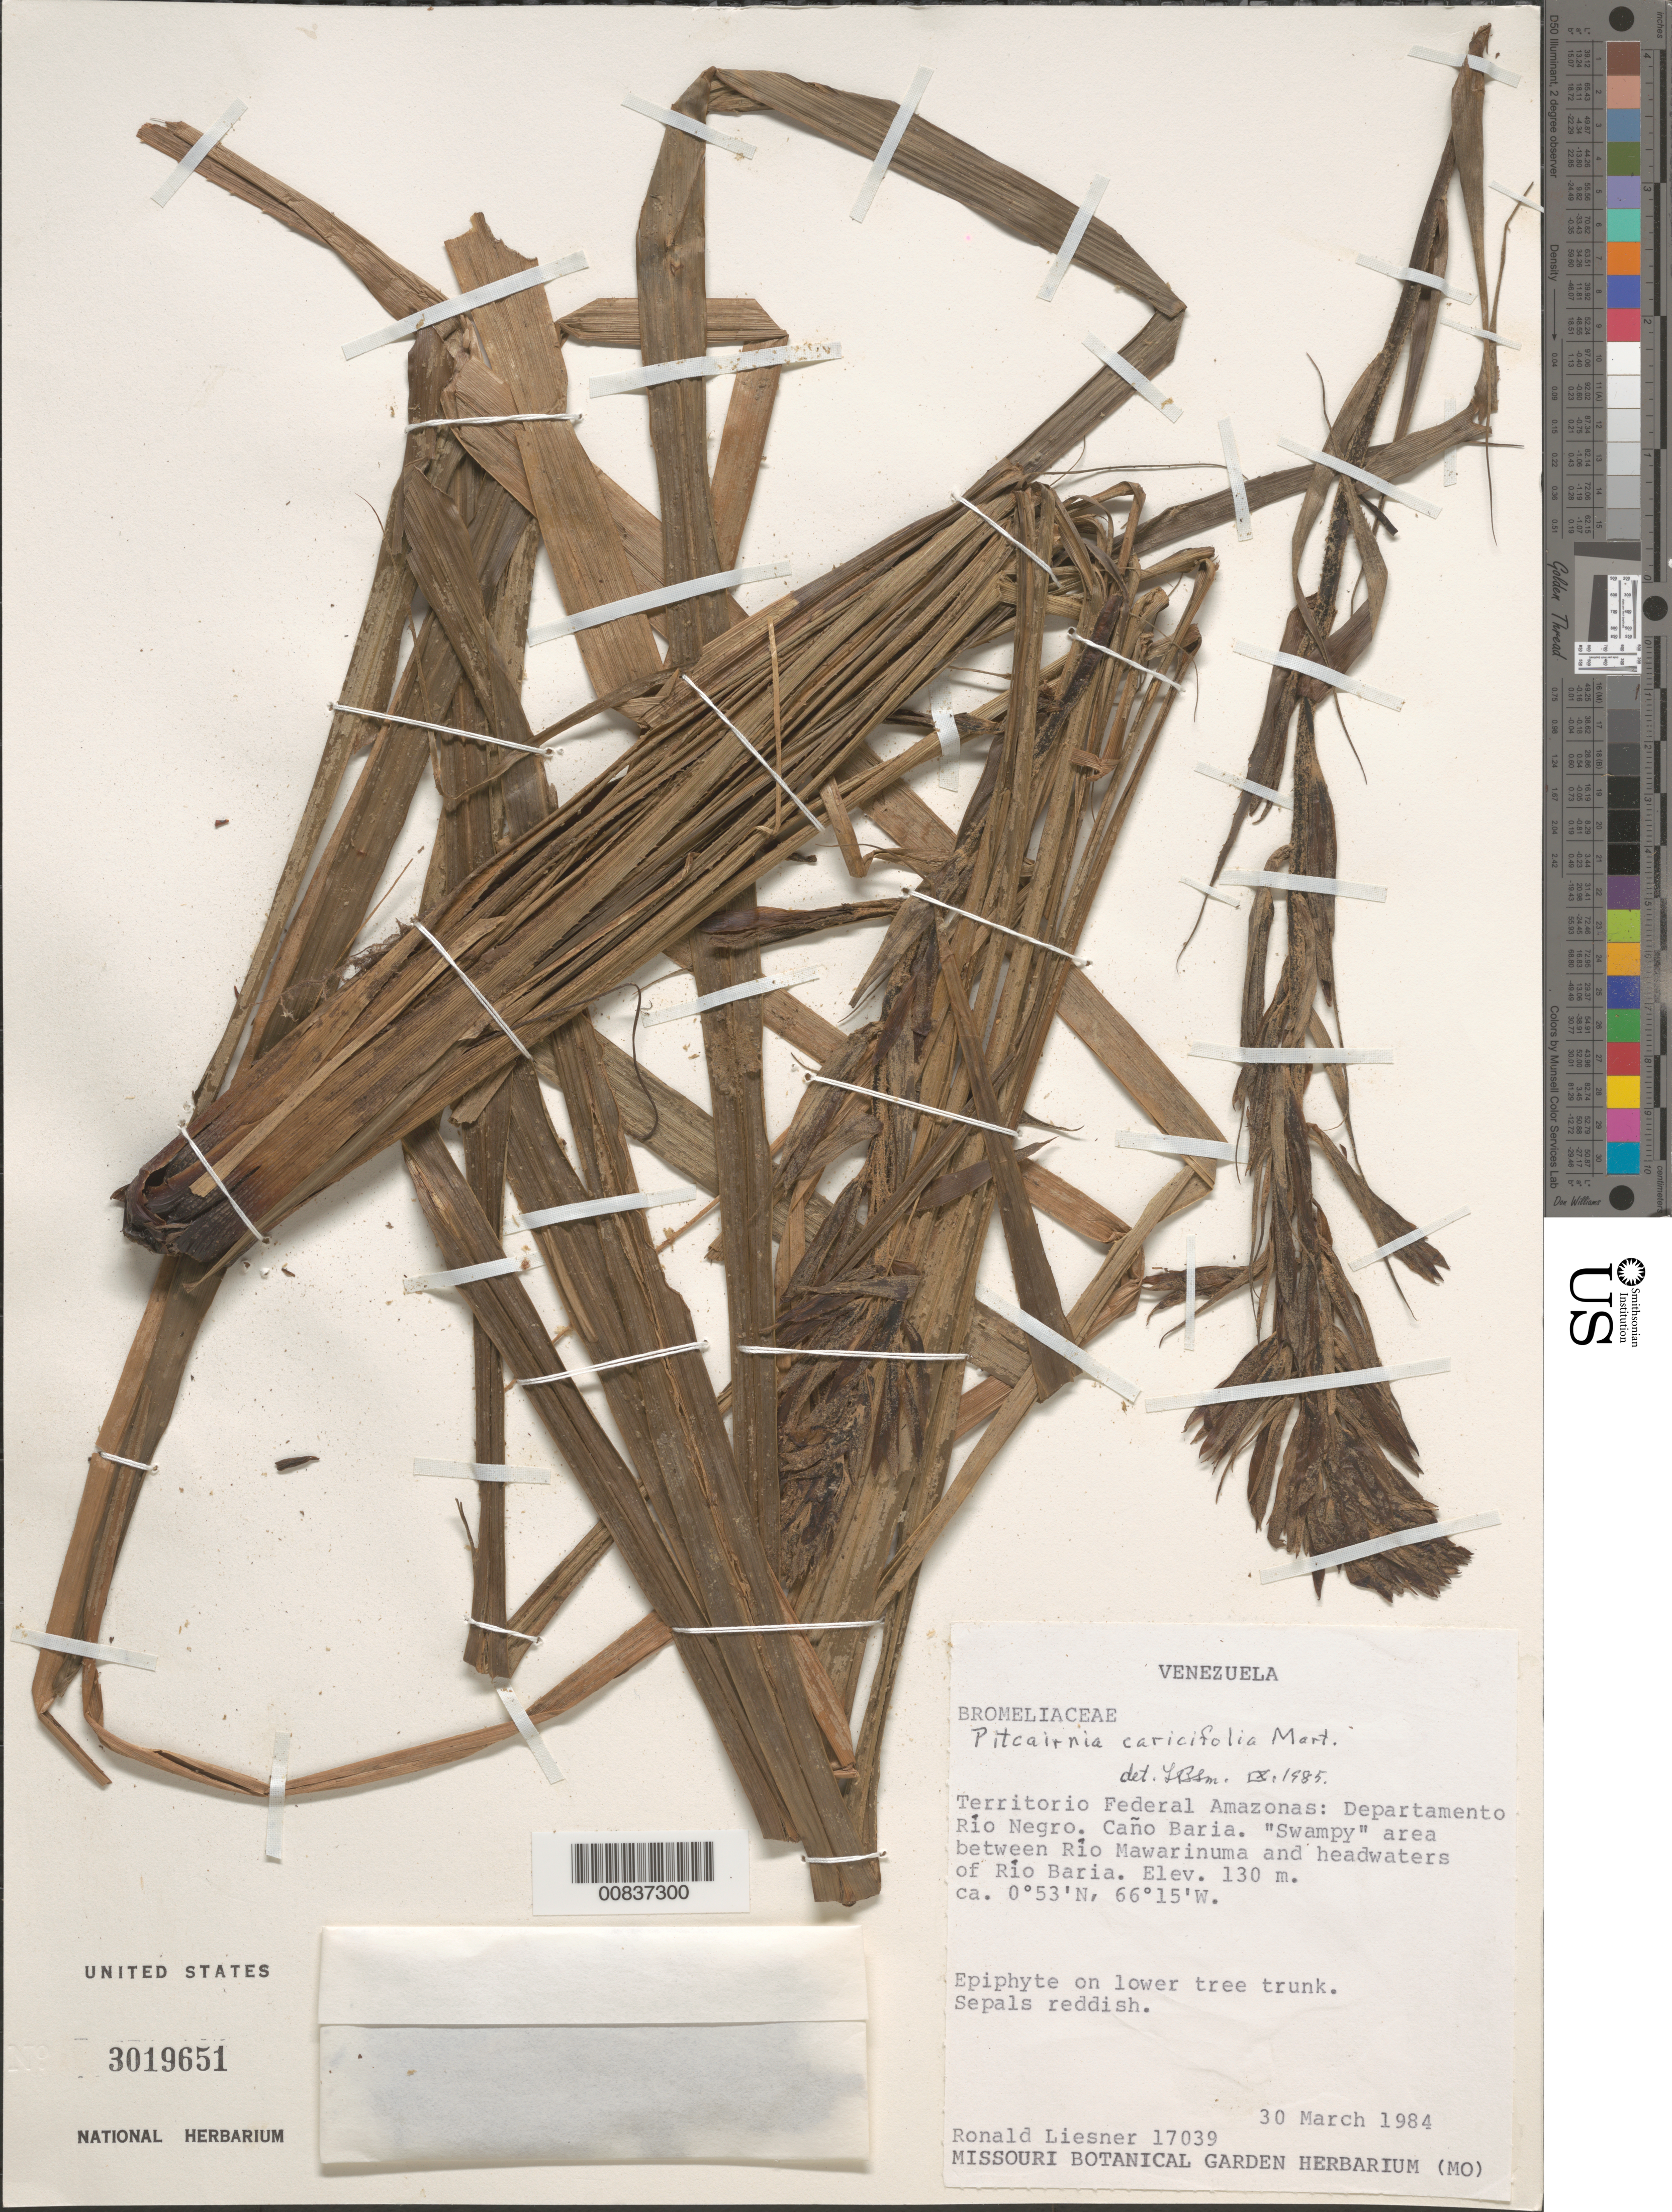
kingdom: Plantae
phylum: Tracheophyta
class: Liliopsida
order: Poales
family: Bromeliaceae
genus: Pitcairnia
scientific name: Pitcairnia caricifolia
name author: Mart. ex Schult. f.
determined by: Smith, Lyman B., (US), NMNH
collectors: R. L. Liesner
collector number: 17039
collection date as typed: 30-Mar-84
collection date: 1984-03-30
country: Venezuela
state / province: Amazonas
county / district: Río Negro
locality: Caño Baria, between Río Mawarinuma and headwaters of Río Baria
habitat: Swampy area; edge of water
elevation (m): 130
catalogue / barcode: US 3019651